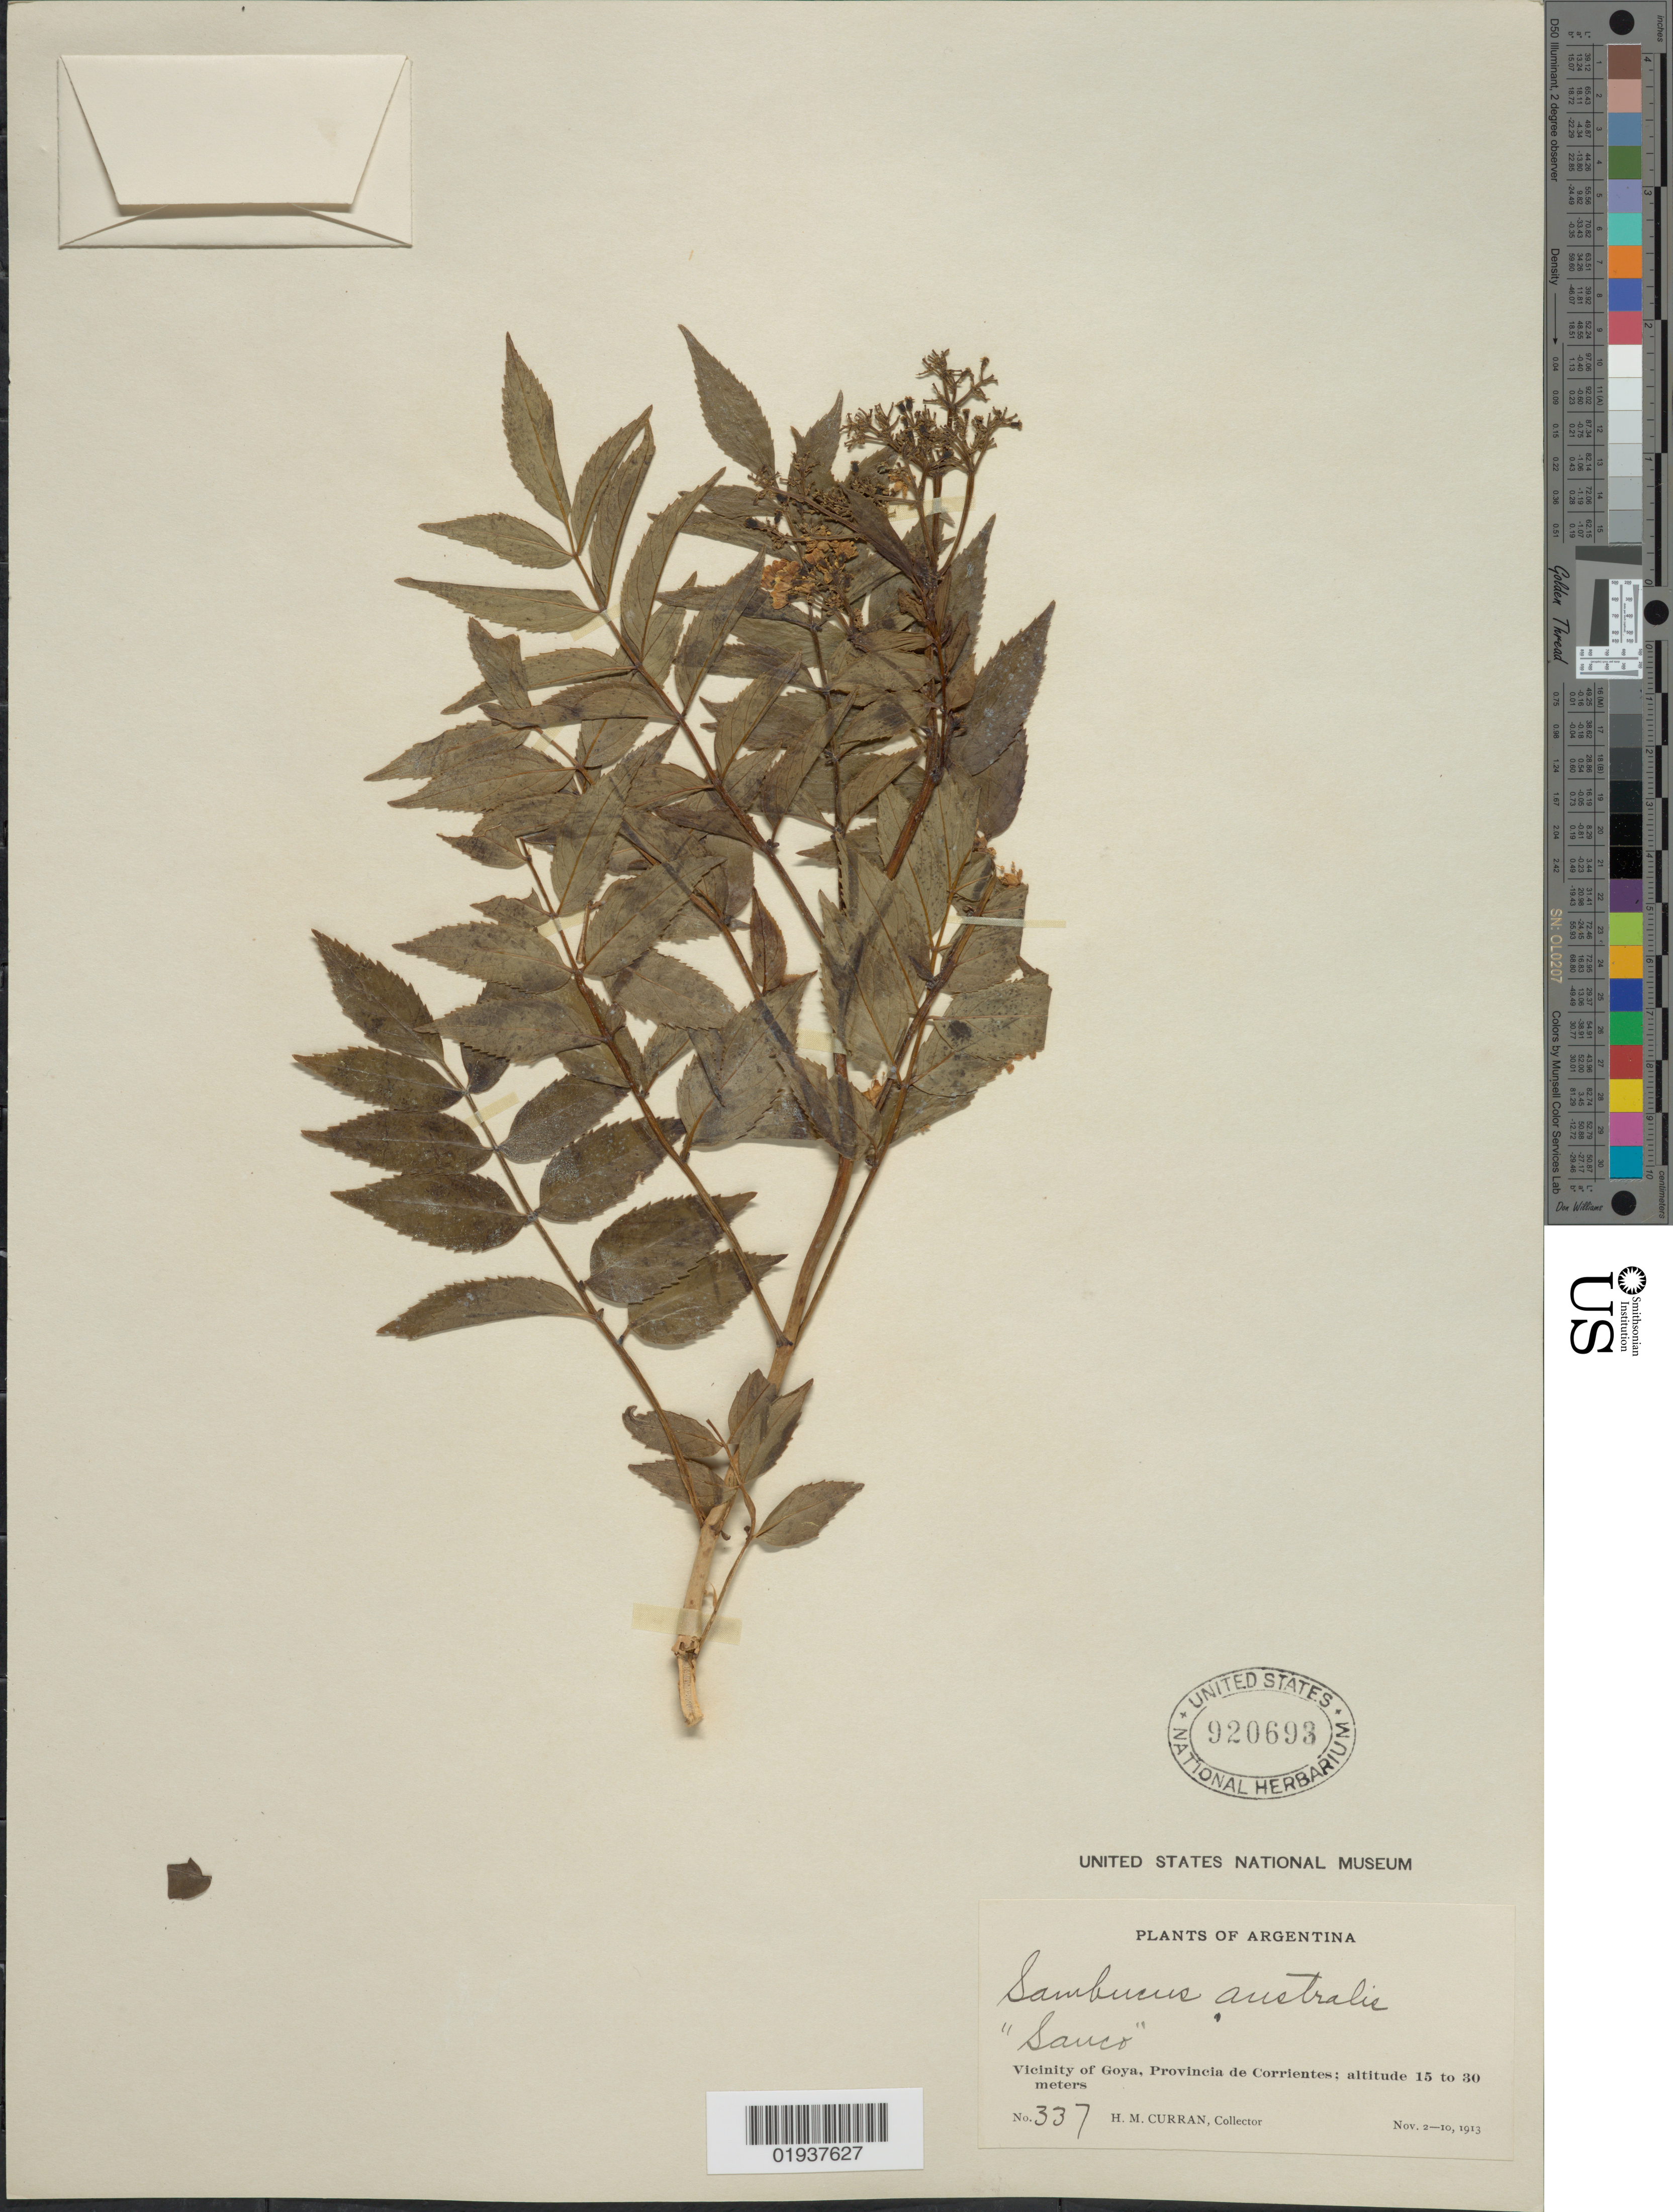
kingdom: Plantae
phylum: Tracheophyta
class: Magnoliopsida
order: Dipsacales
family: Viburnaceae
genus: Sambucus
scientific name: Sambucus australis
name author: Cham. & Schltdl.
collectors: H. M. Curran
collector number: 337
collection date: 1913-11-02/1913-11-10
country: Argentina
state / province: Corrientes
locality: Vicinity of Goya.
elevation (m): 15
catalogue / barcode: US 920693